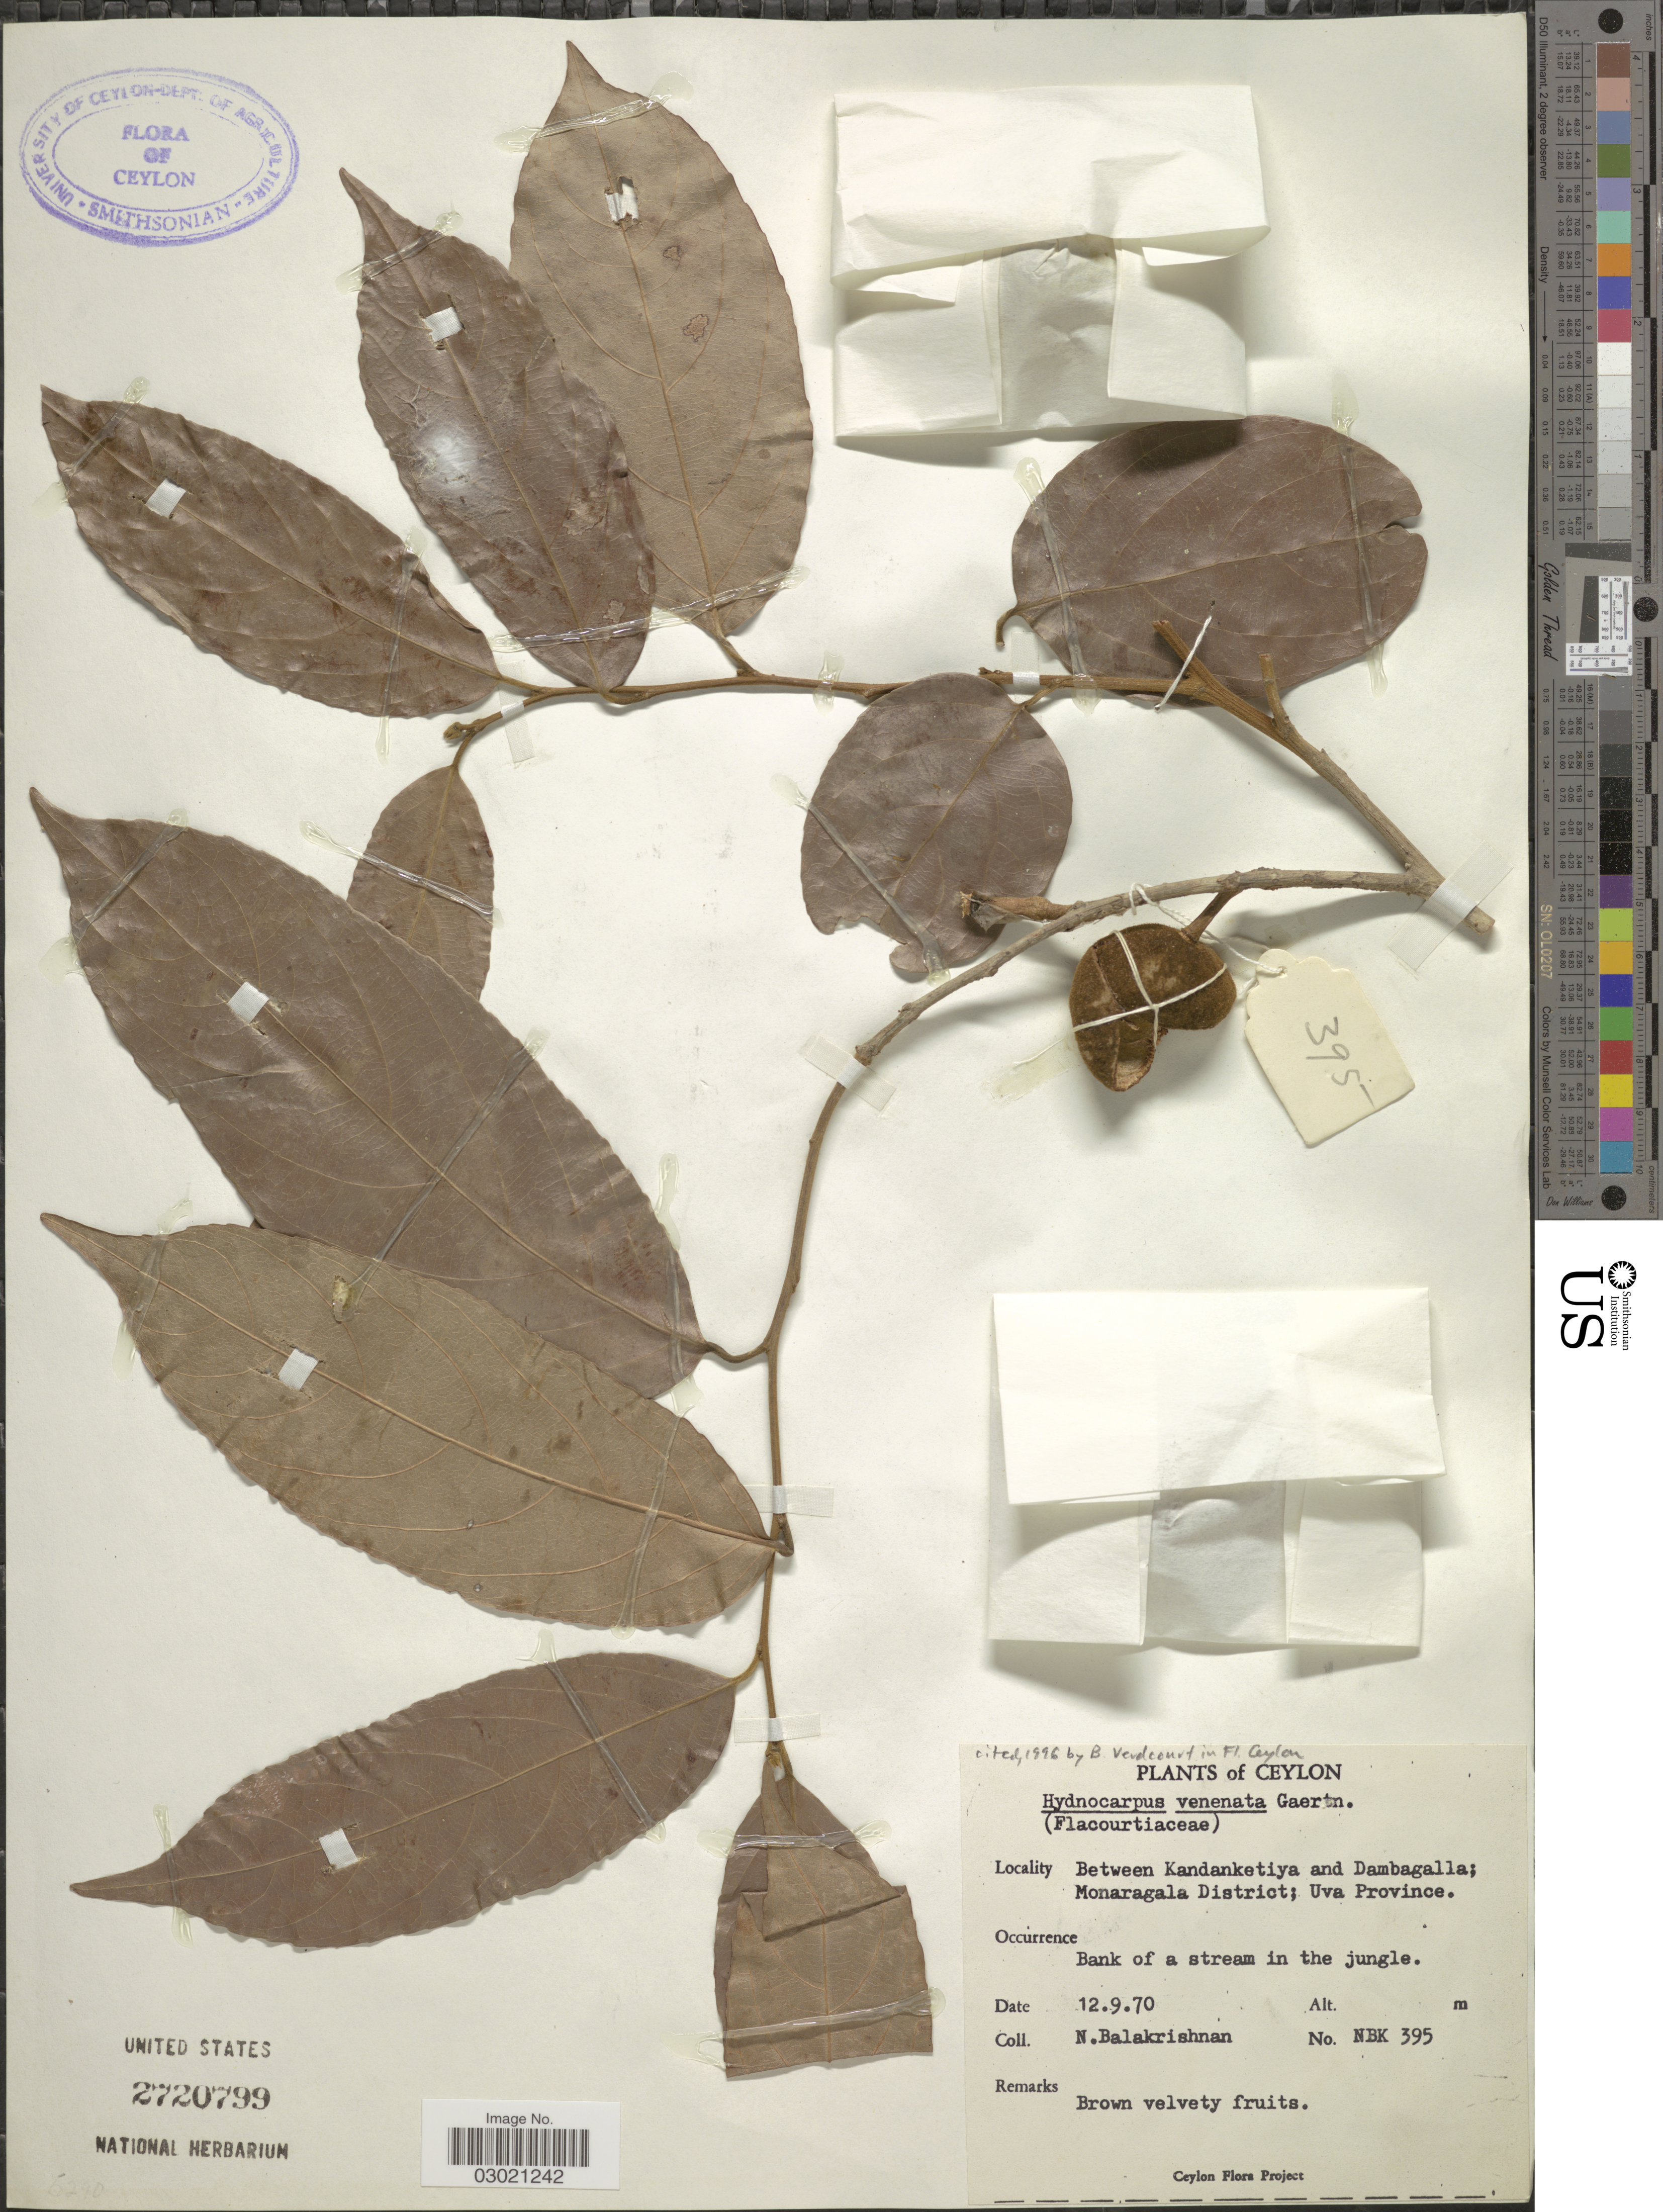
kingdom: Plantae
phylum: Tracheophyta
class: Magnoliopsida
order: Malpighiales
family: Achariaceae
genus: Hydnocarpus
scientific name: Hydnocarpus venenatus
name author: Gaertn.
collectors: N. Balakrishnan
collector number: NBK395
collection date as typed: Transcribed d/m/y: 12/9/70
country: Sri Lanka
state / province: Uva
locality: Ceylon, Between Kandanketiya and Dambagalla; Monaragala District.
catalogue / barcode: US 2720799